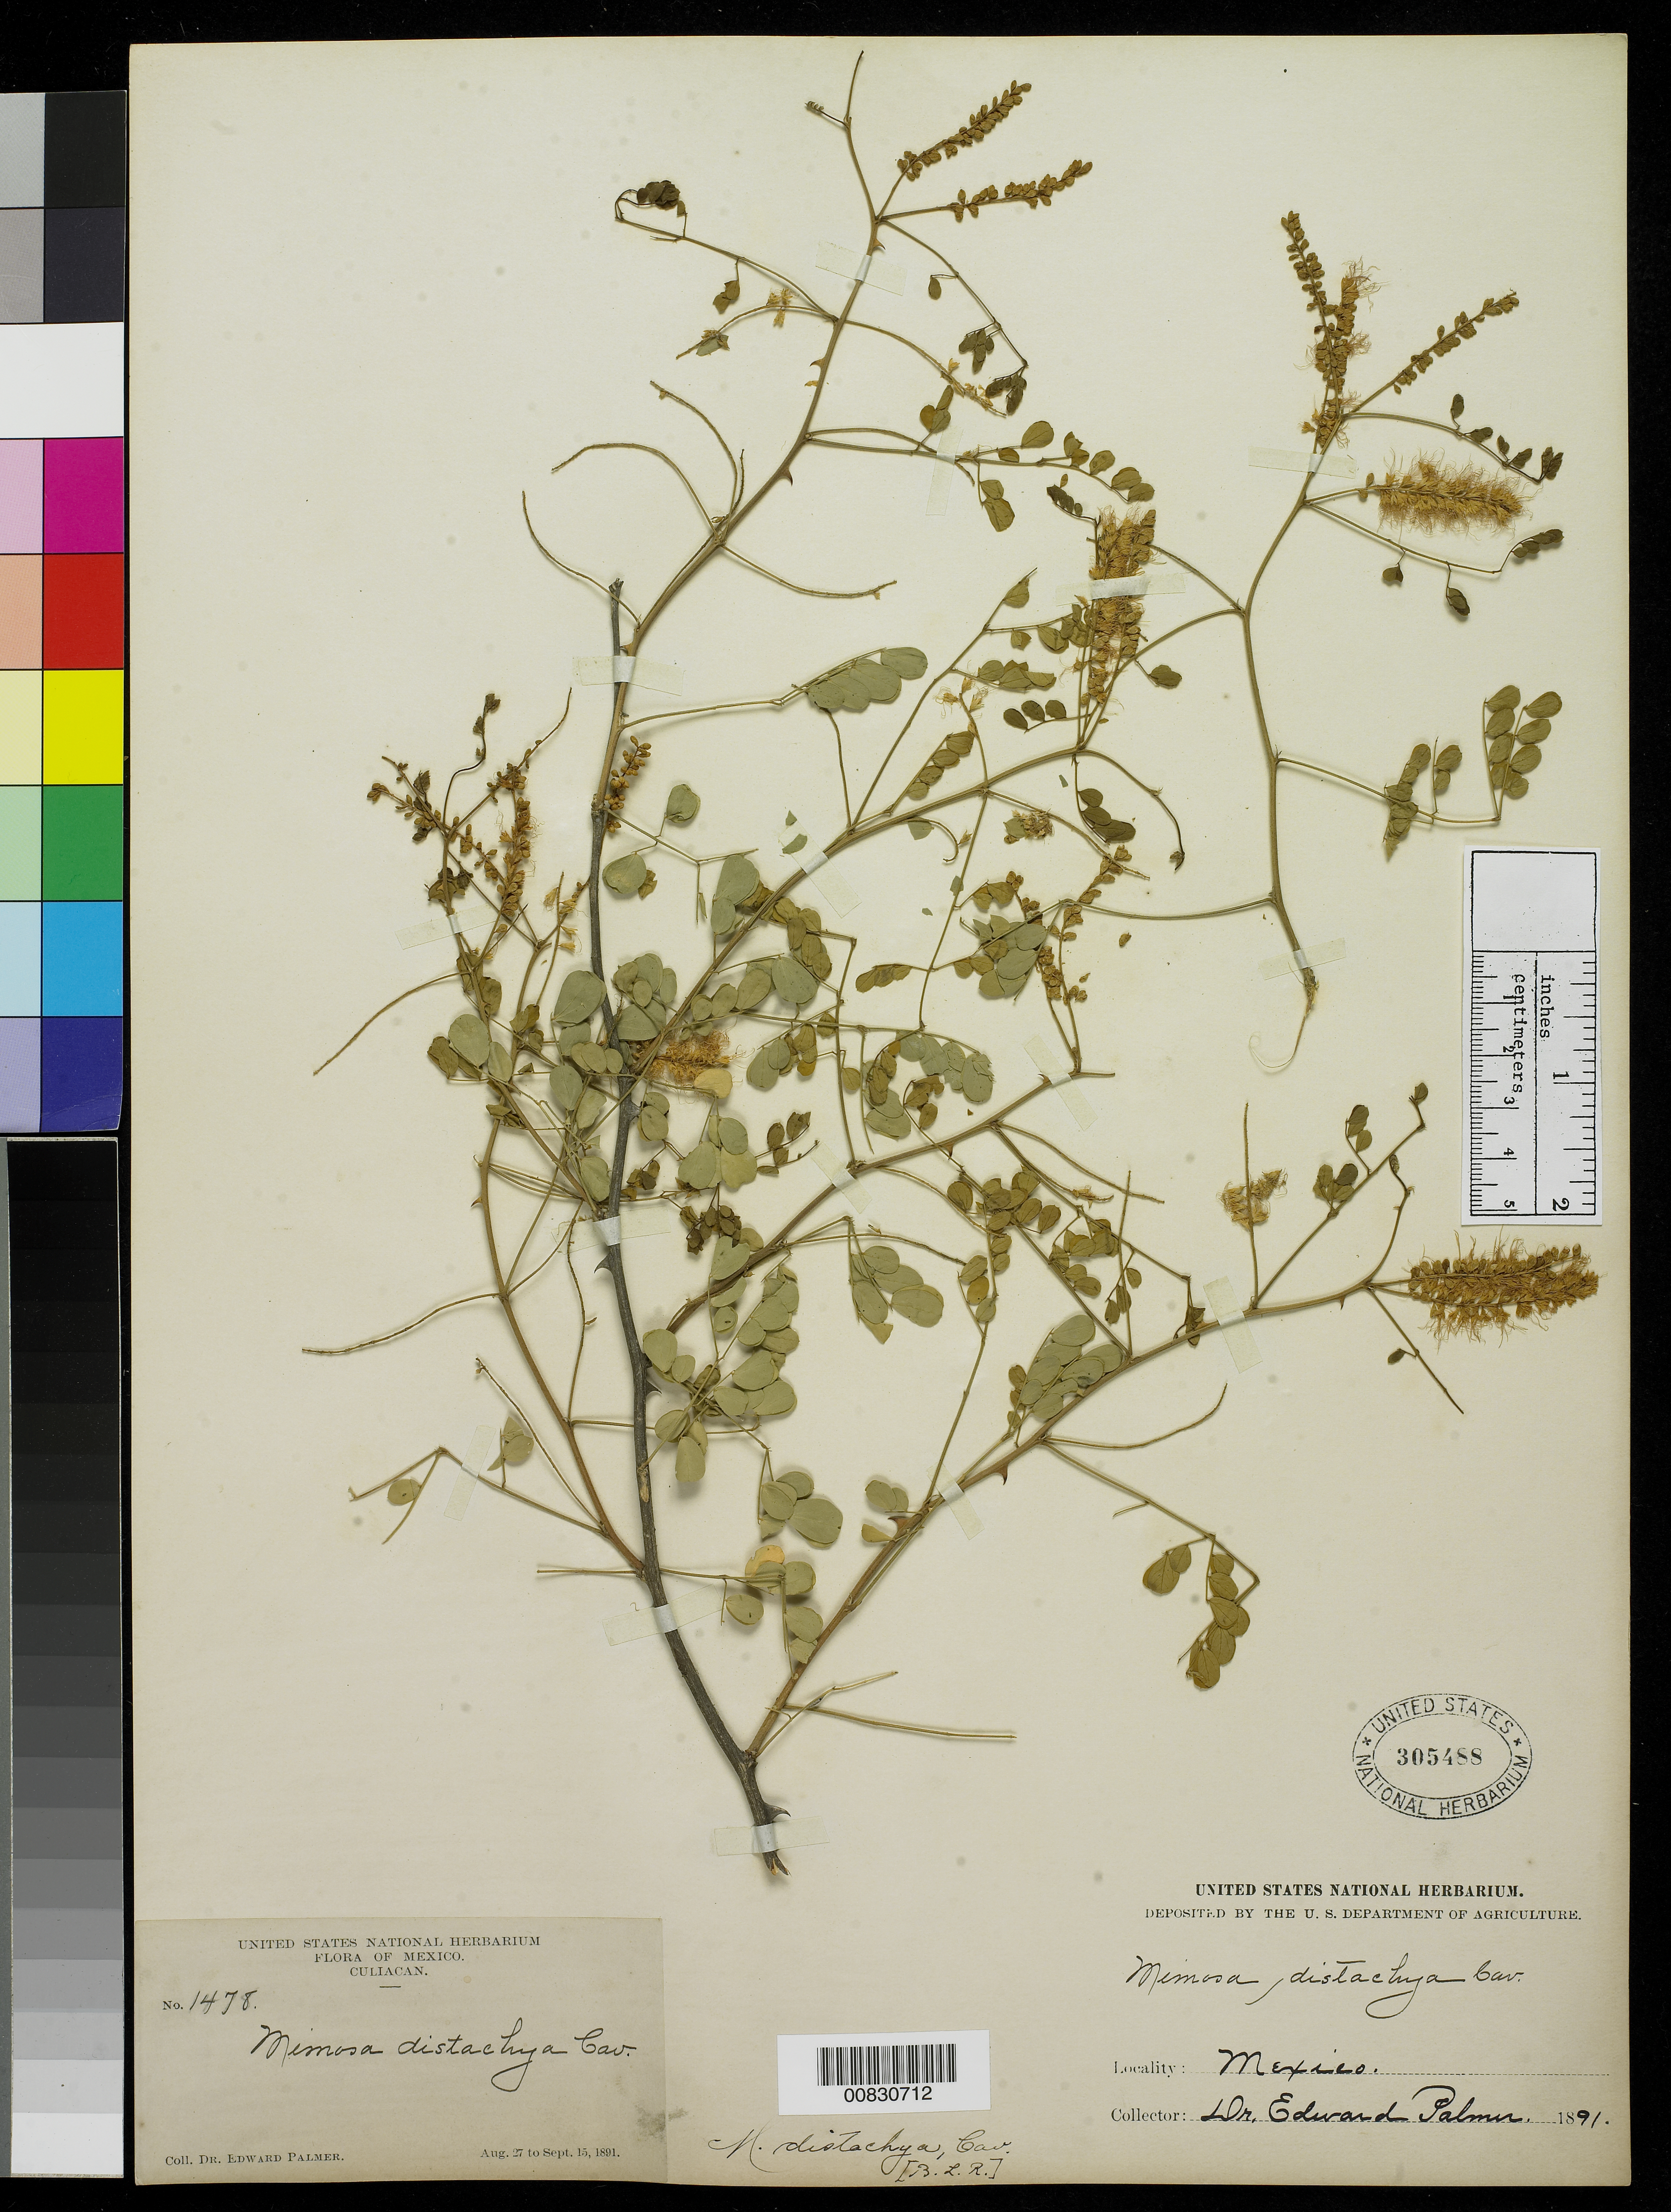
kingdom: Plantae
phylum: Tracheophyta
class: Magnoliopsida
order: Fabales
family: Fabaceae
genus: Mimosa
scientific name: Mimosa distachya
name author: Cav.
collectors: E. Palmer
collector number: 1478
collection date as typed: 27 Aug 1891 to 15 Sep 1891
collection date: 1891-08-27/1891-09-15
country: Mexico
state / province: Sinaloa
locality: Culiacan, Sinaloa.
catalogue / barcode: US 305488